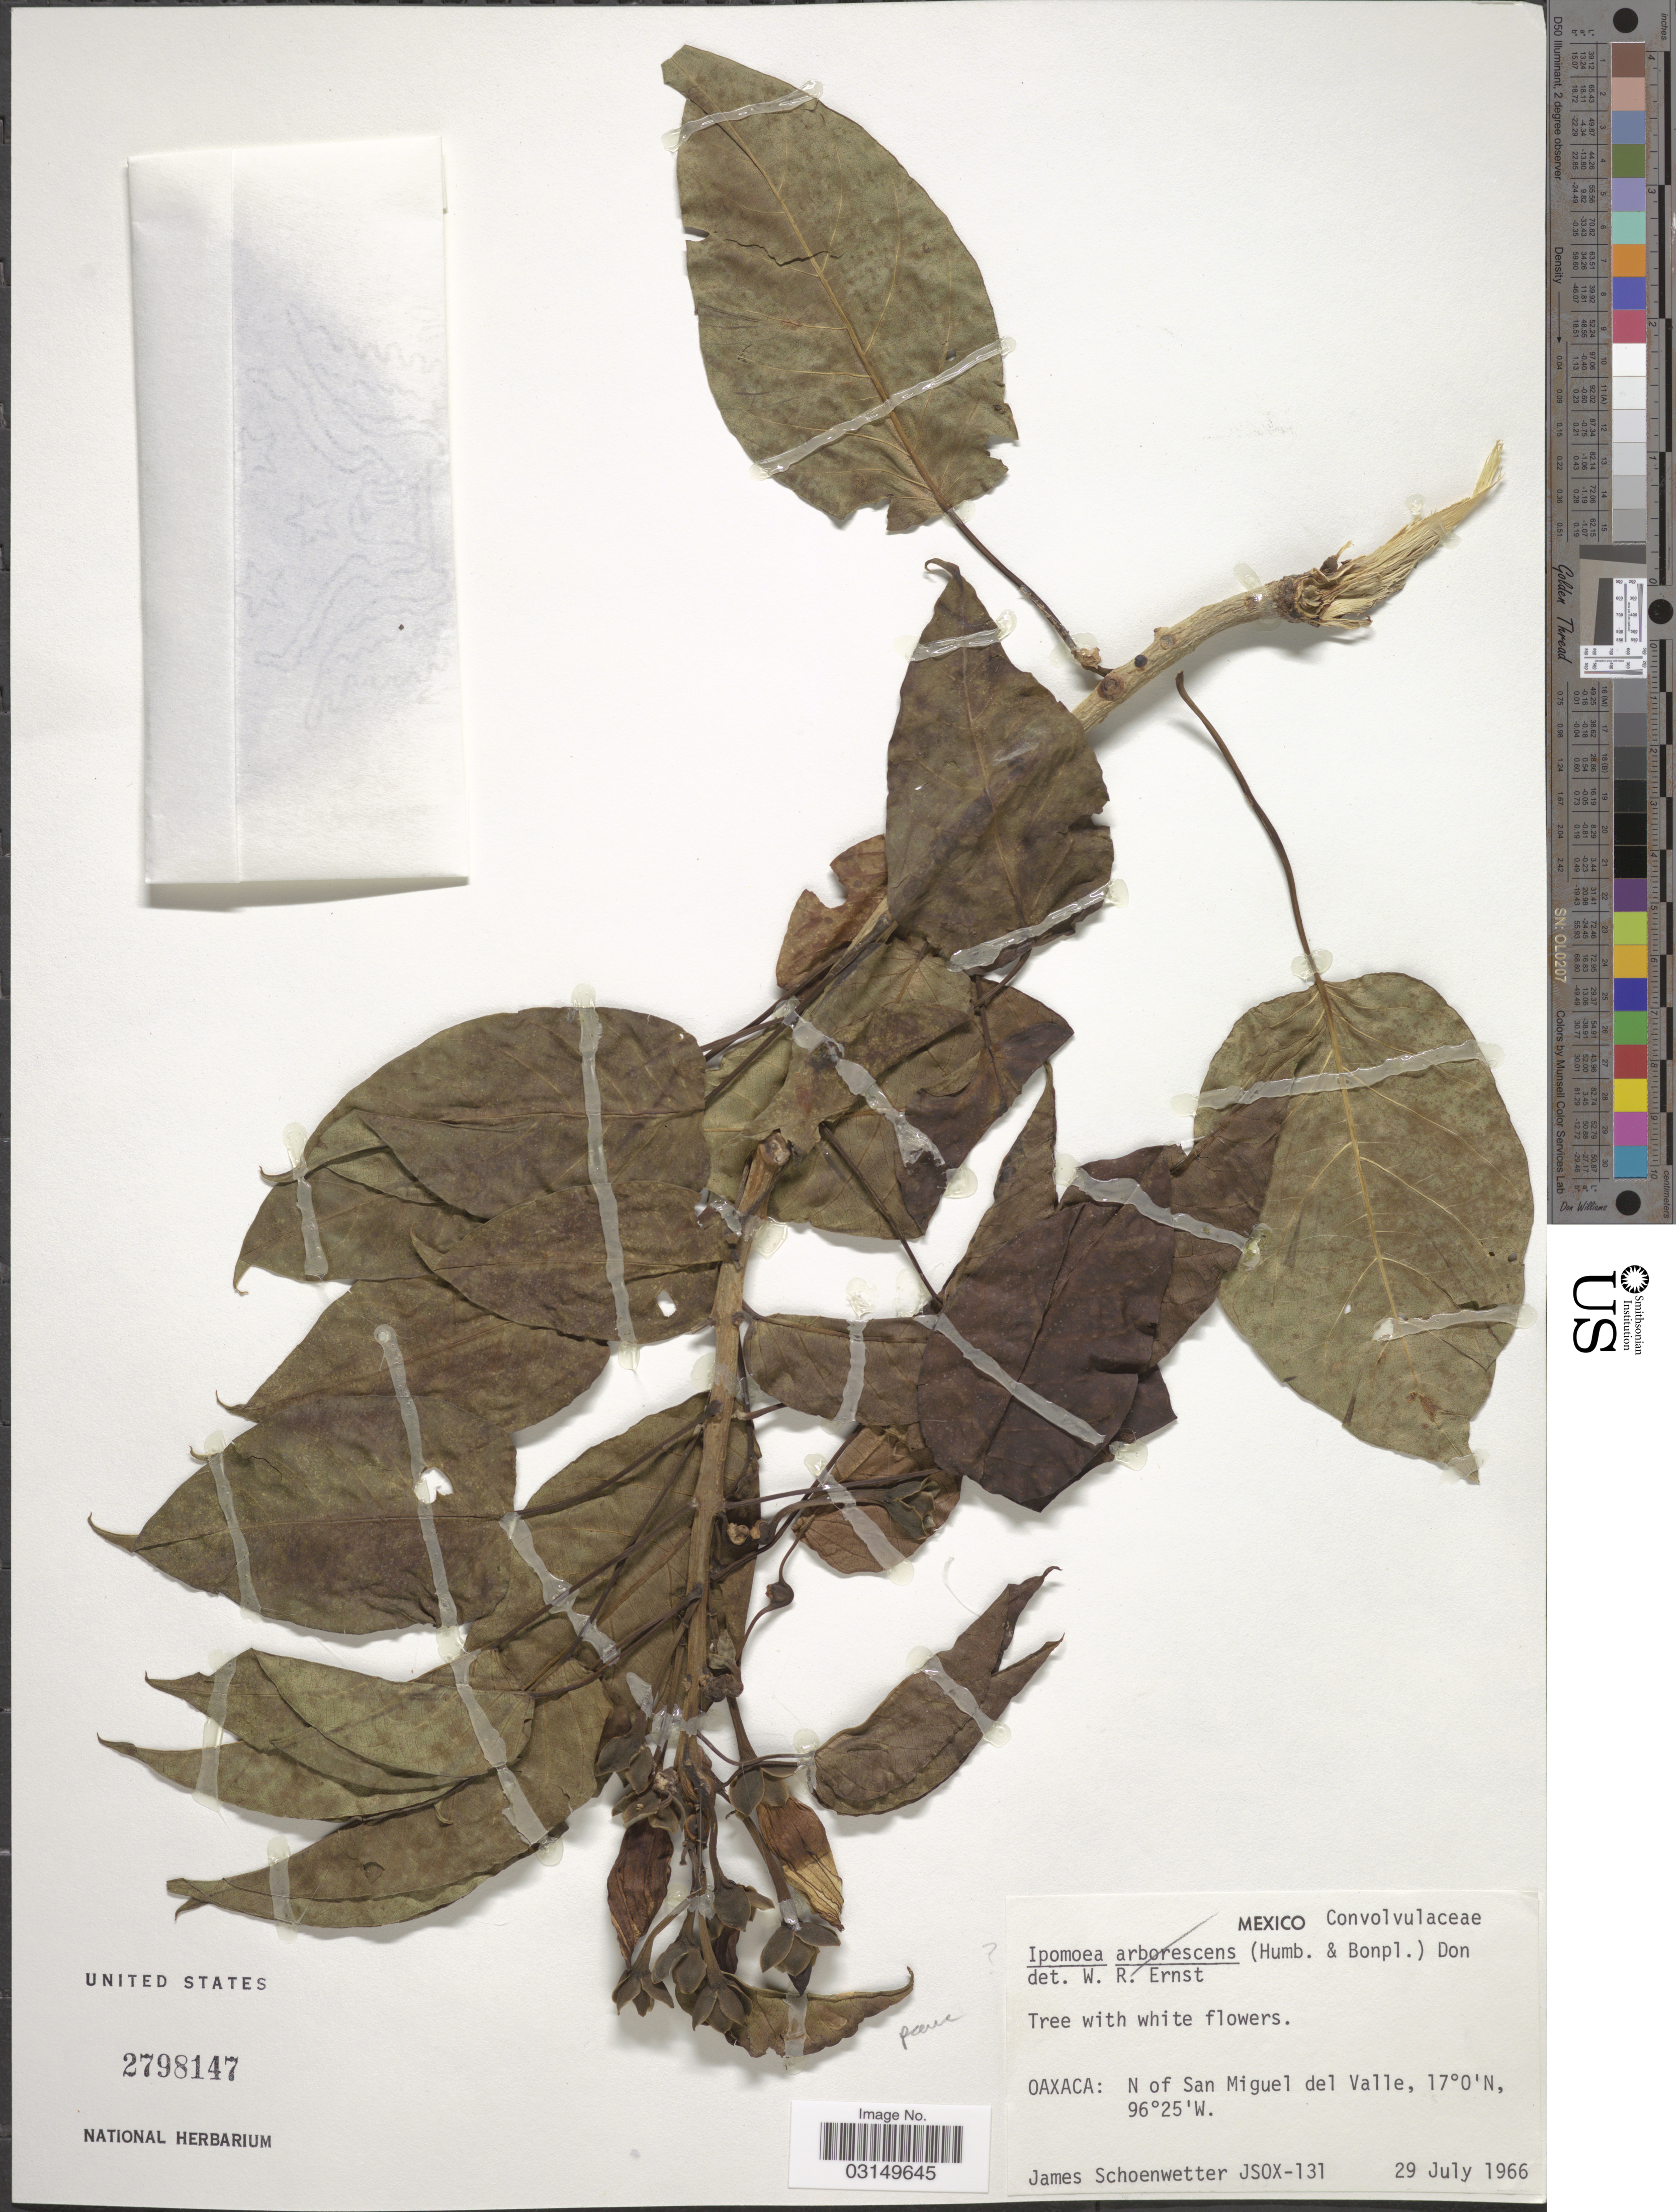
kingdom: Plantae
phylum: Tracheophyta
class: Magnoliopsida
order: Solanales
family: Convolvulaceae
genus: Ipomoea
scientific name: Ipomoea arborescens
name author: (Humb. & Bonpl. ex Willd.) G. Don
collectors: J. Schoenwetter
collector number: JSOX - 131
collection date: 1966-07-29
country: Mexico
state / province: Oaxaca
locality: N of San Miguel del Valle.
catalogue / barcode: US 2798147